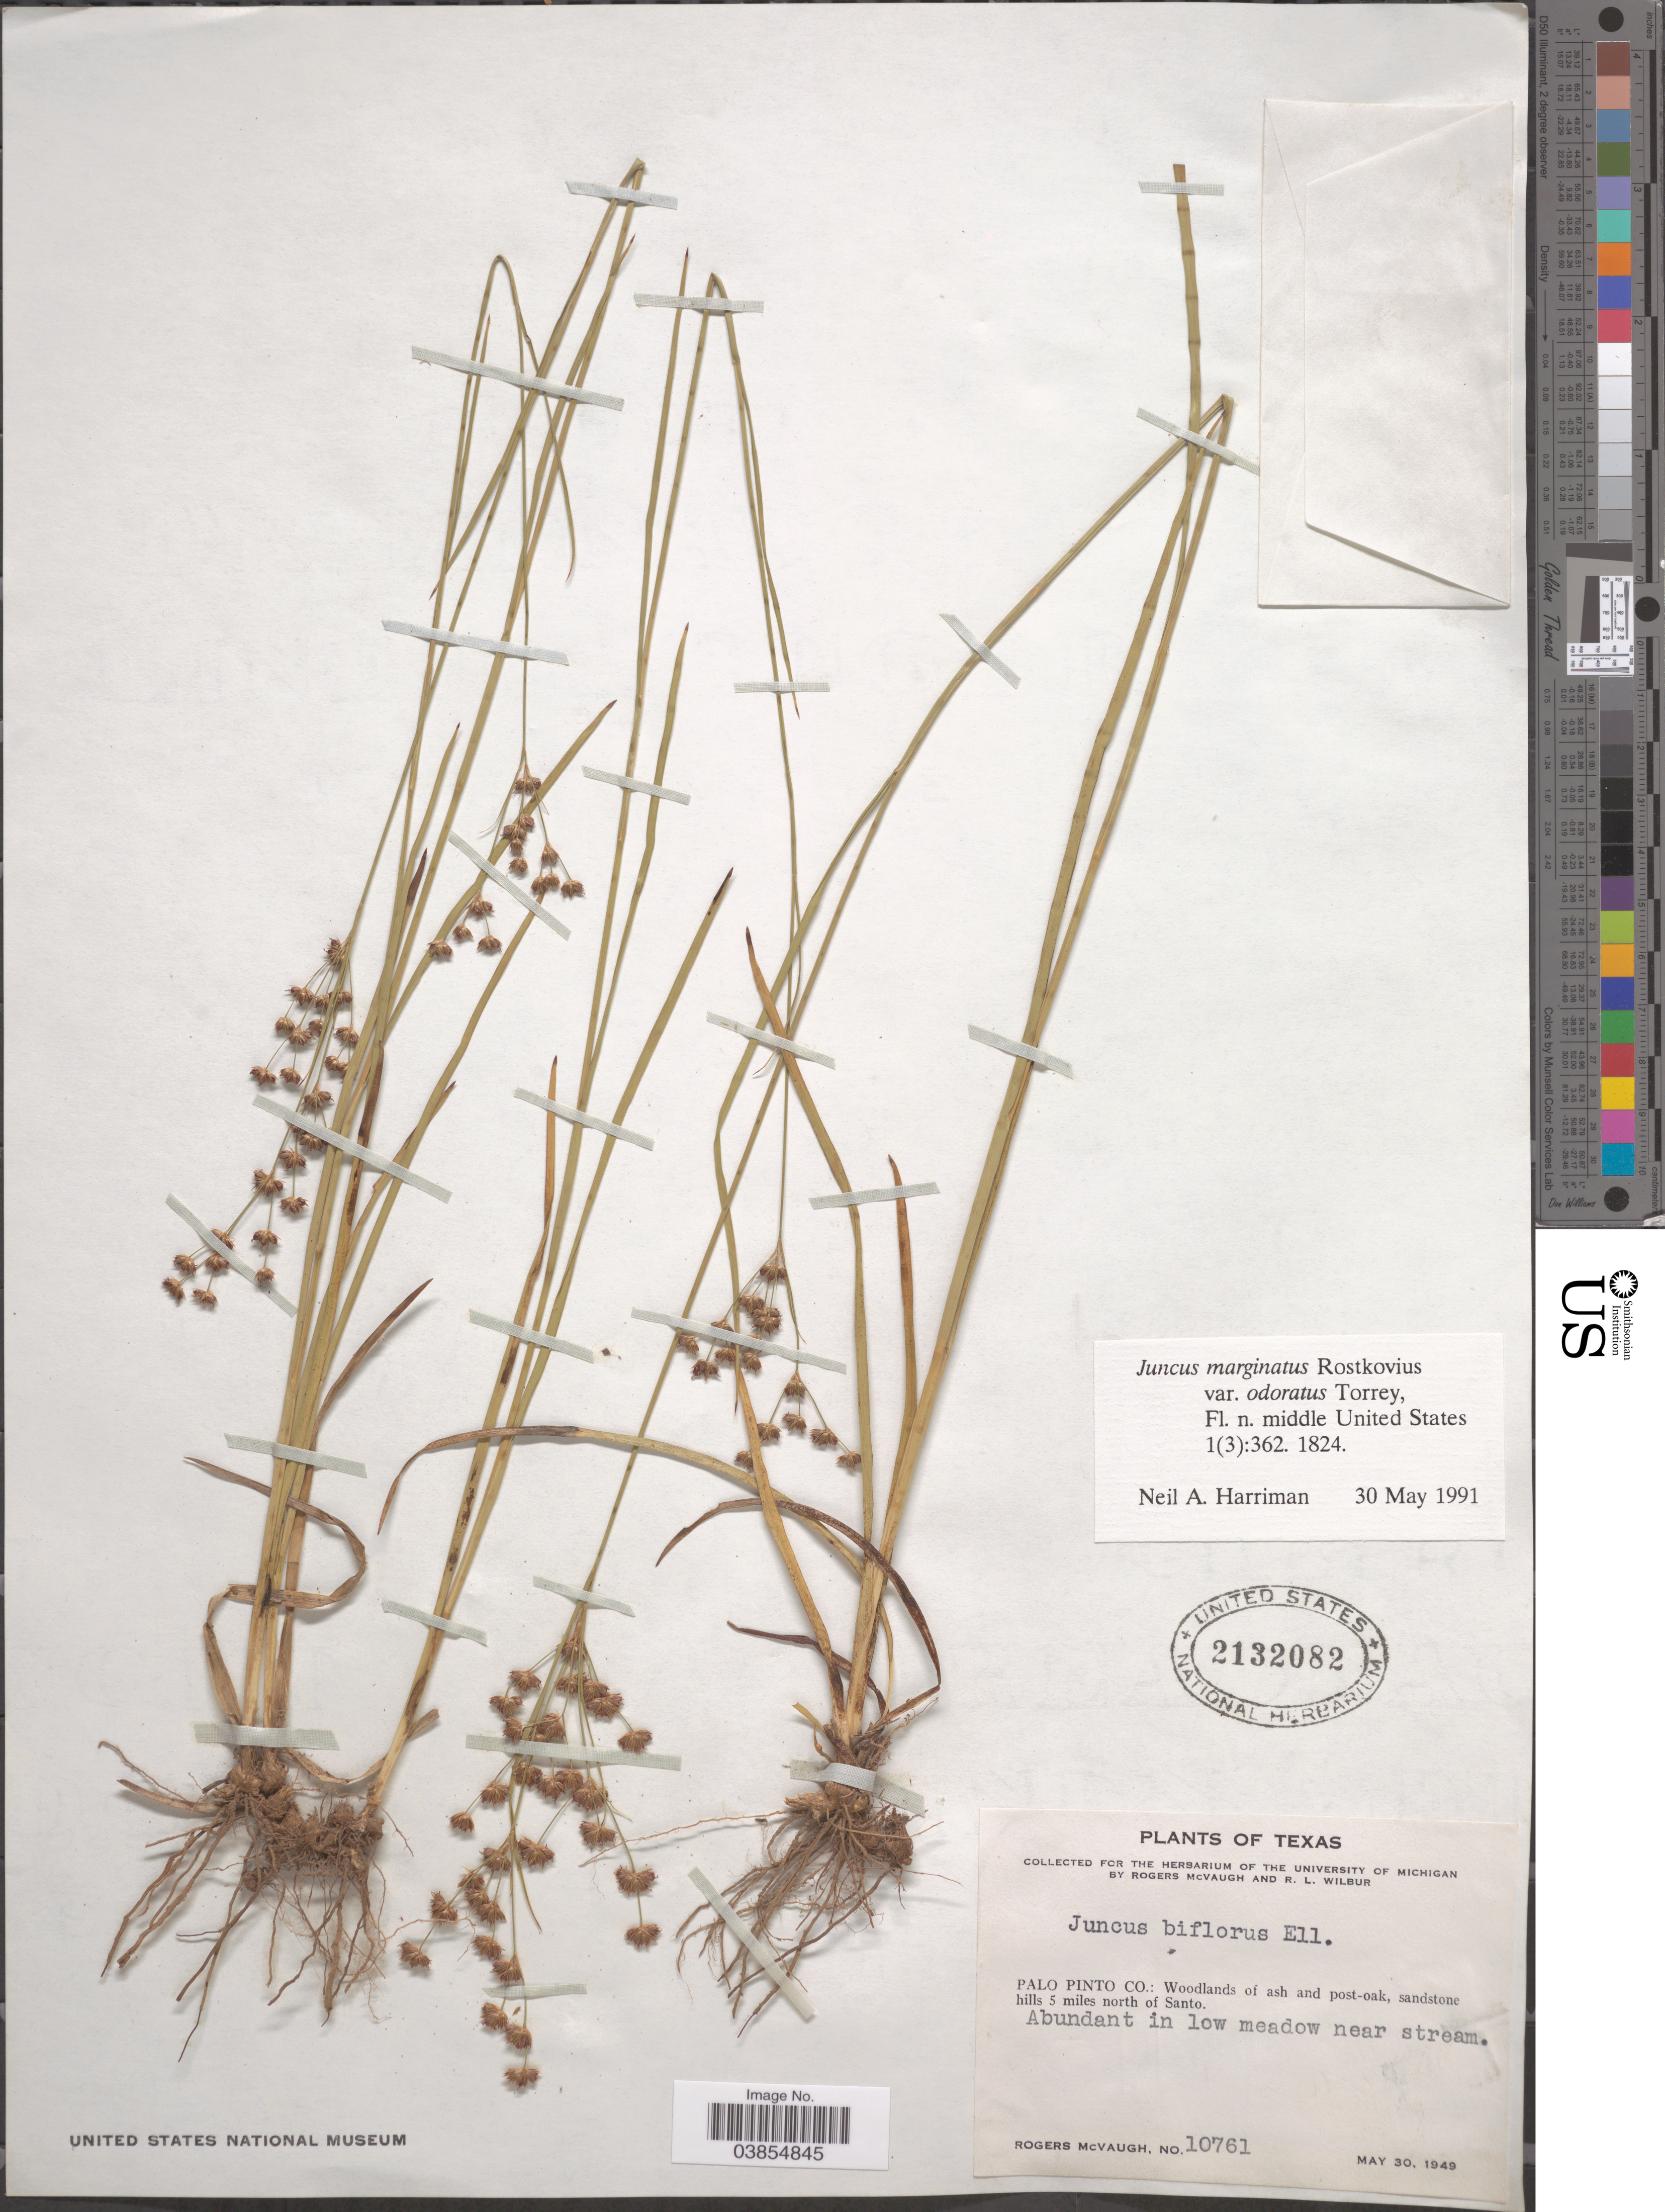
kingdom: Plantae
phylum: Tracheophyta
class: Liliopsida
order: Poales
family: Juncaceae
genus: Juncus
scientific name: Juncus marginatus var. odoratus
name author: Torr.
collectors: R. McVaugh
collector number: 10761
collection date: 1949-05-30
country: United States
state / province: Texas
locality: Palo Pinto Co.: Woodlands of ash and post-oak, sandstone hills 5 miles north of Santo.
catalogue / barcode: US 2132082